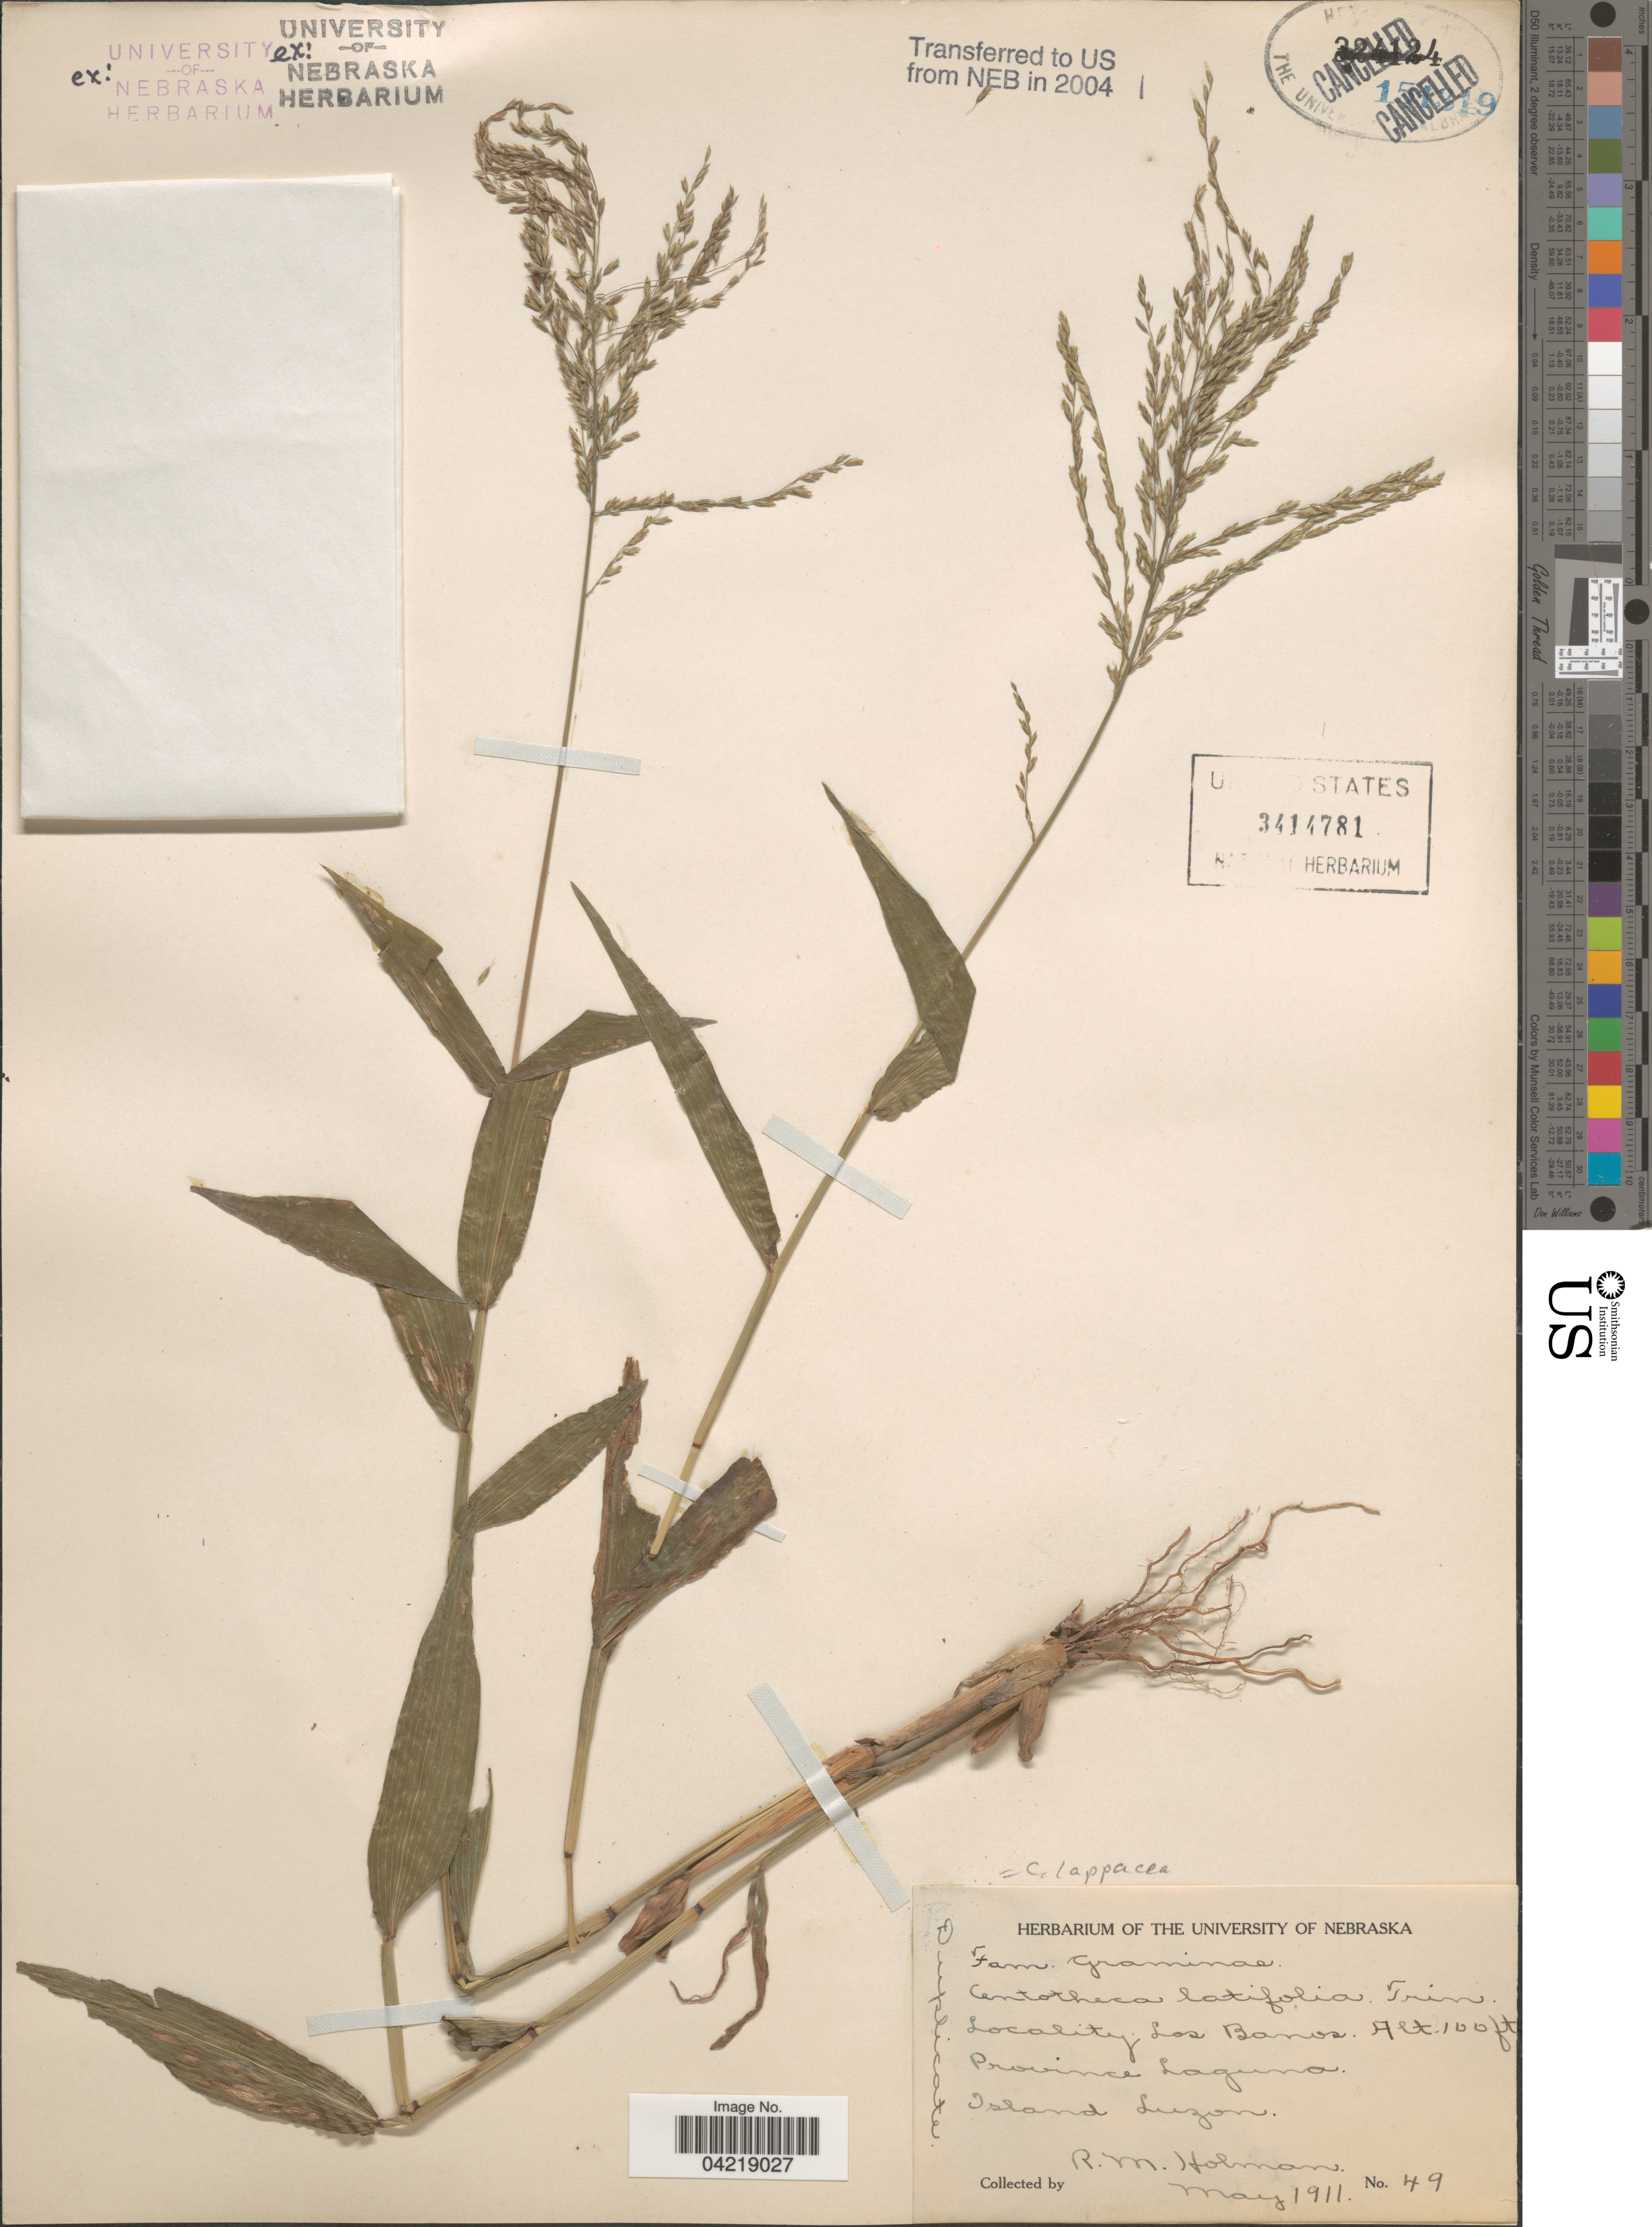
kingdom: Plantae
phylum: Tracheophyta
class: Liliopsida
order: Poales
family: Poaceae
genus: Centotheca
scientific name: Centotheca lappacea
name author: (L.) Desv.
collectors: R. Holman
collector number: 49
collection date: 1911-05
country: Philippines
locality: Los Banos. Province Laguna. Island Luzon.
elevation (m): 30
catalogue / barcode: US 3414781